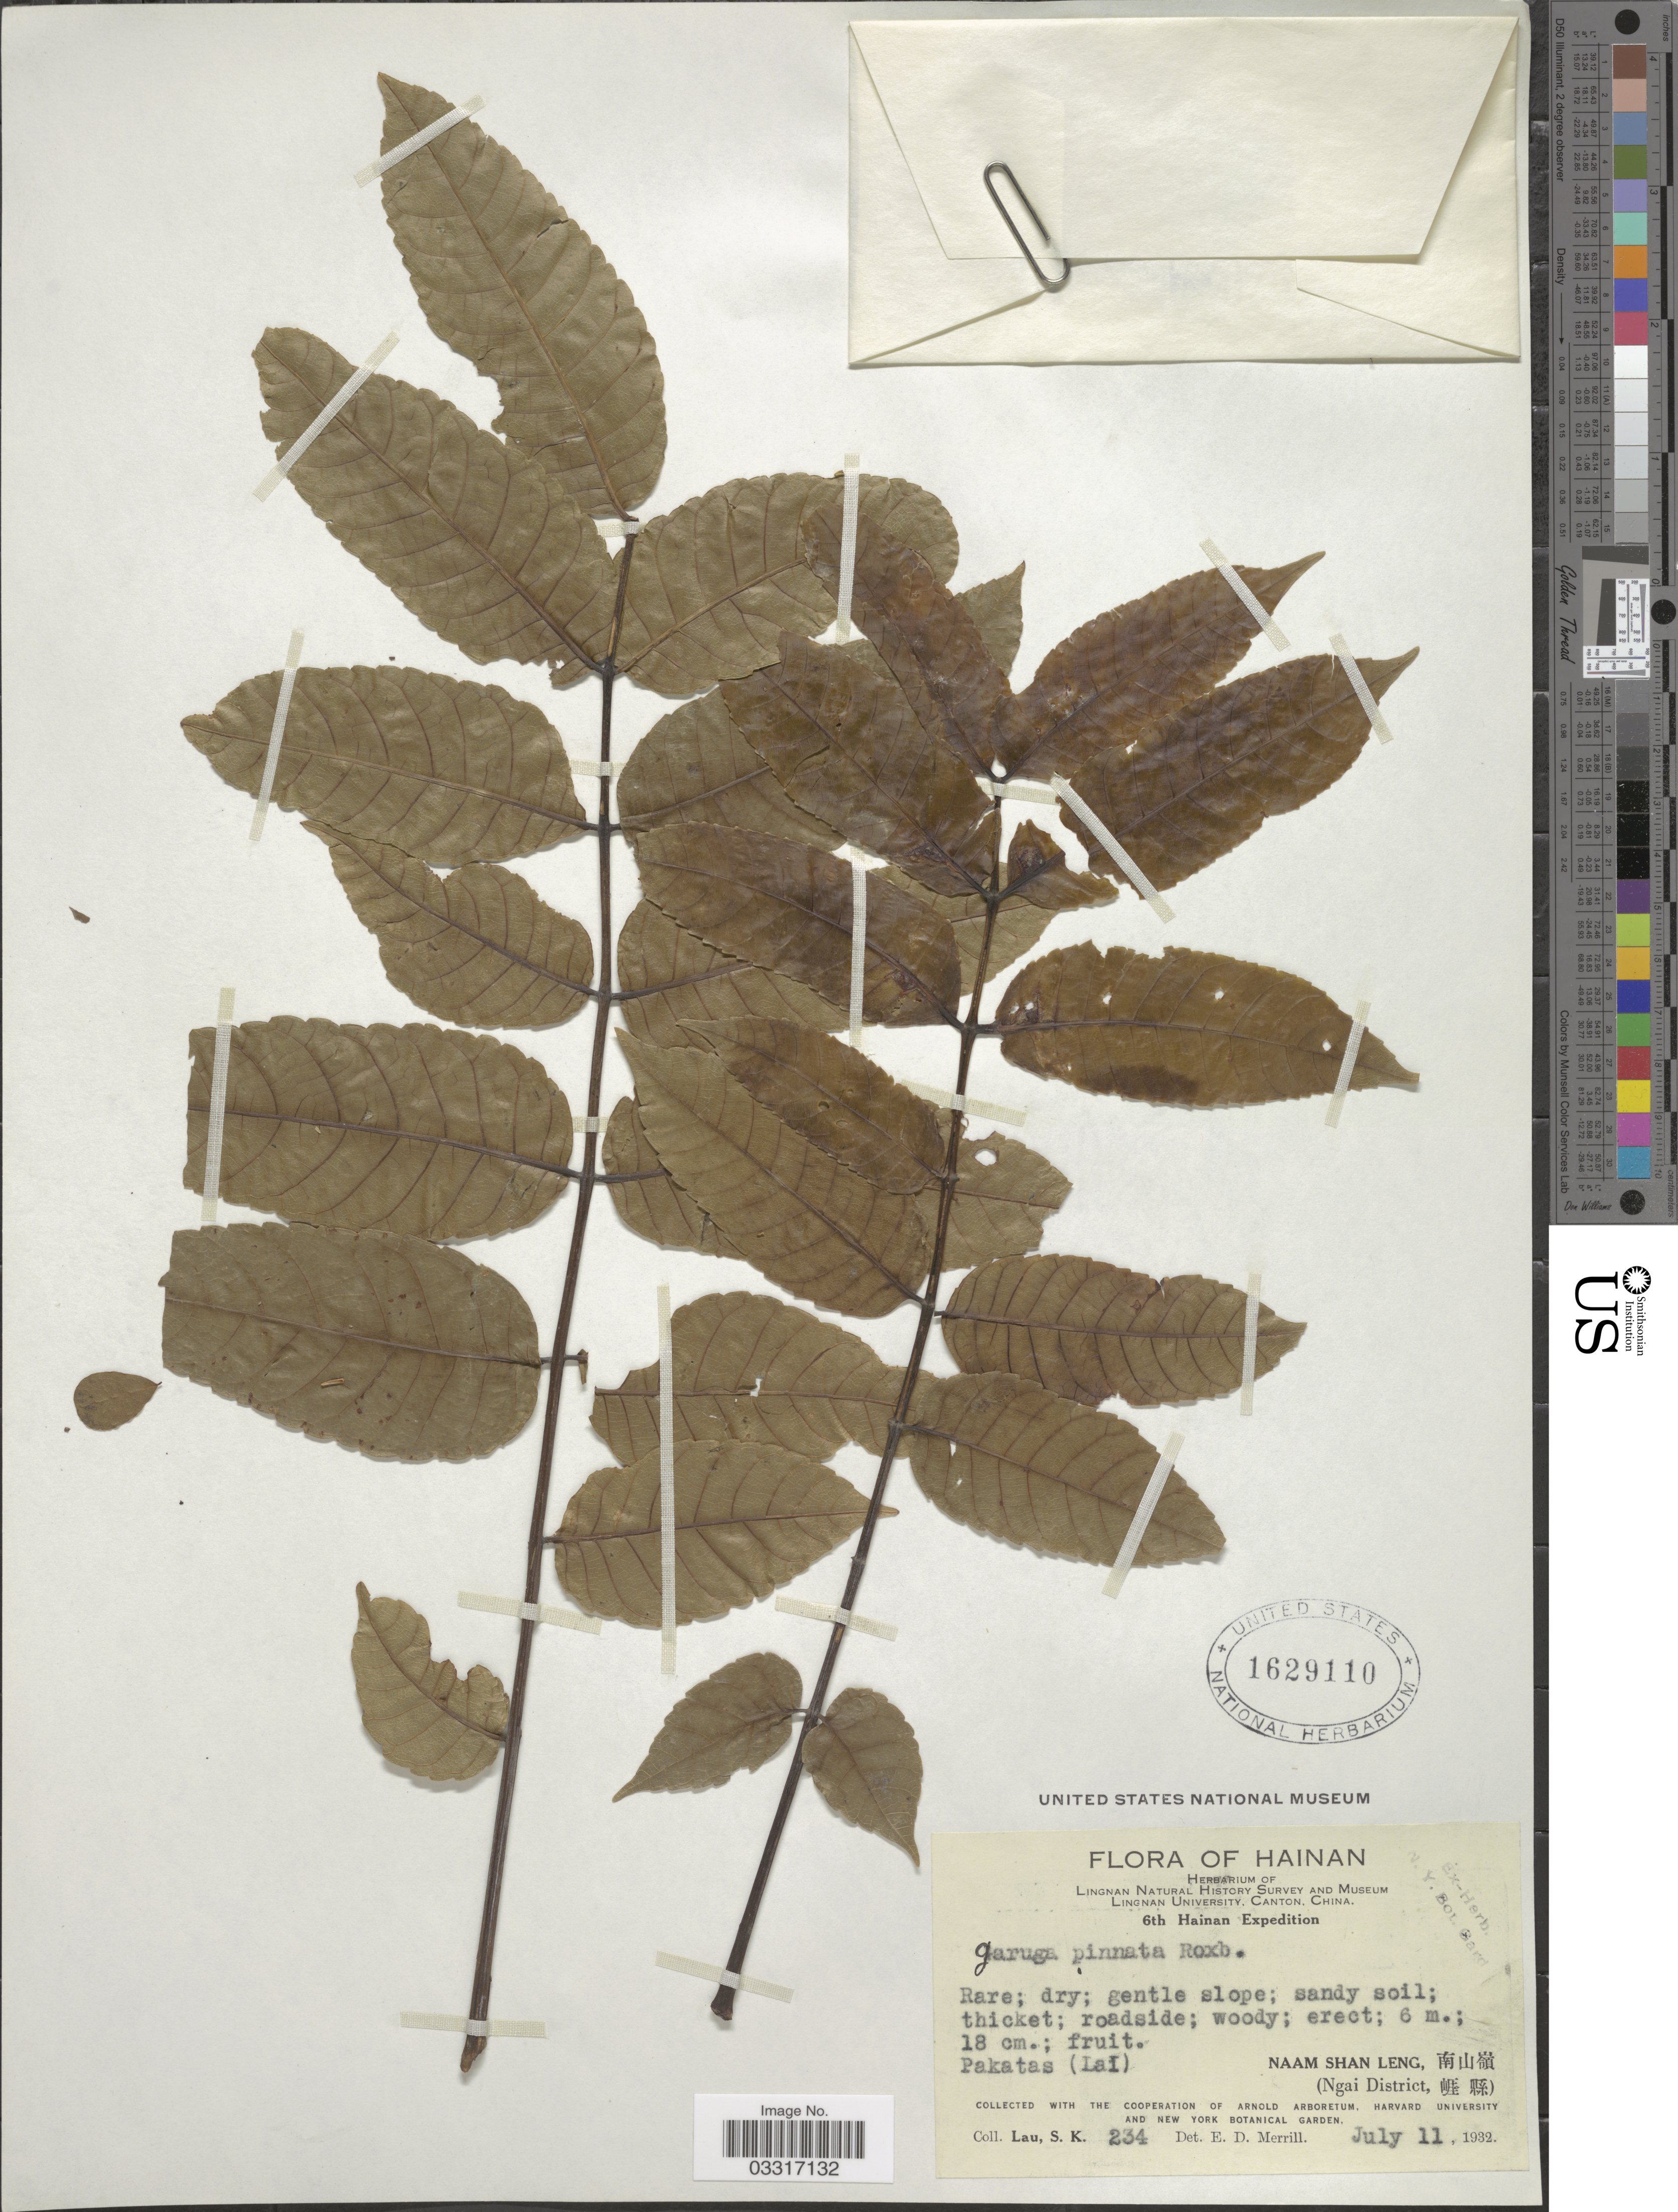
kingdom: Plantae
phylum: Tracheophyta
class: Magnoliopsida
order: Sapindales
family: Burseraceae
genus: Garuga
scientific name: Garuga pinnata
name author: Roxb.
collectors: S. K. Lau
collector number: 234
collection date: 1932-07-11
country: China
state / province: Hainan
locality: Naam Shan Leng. (Ngai District).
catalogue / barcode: US 1629110